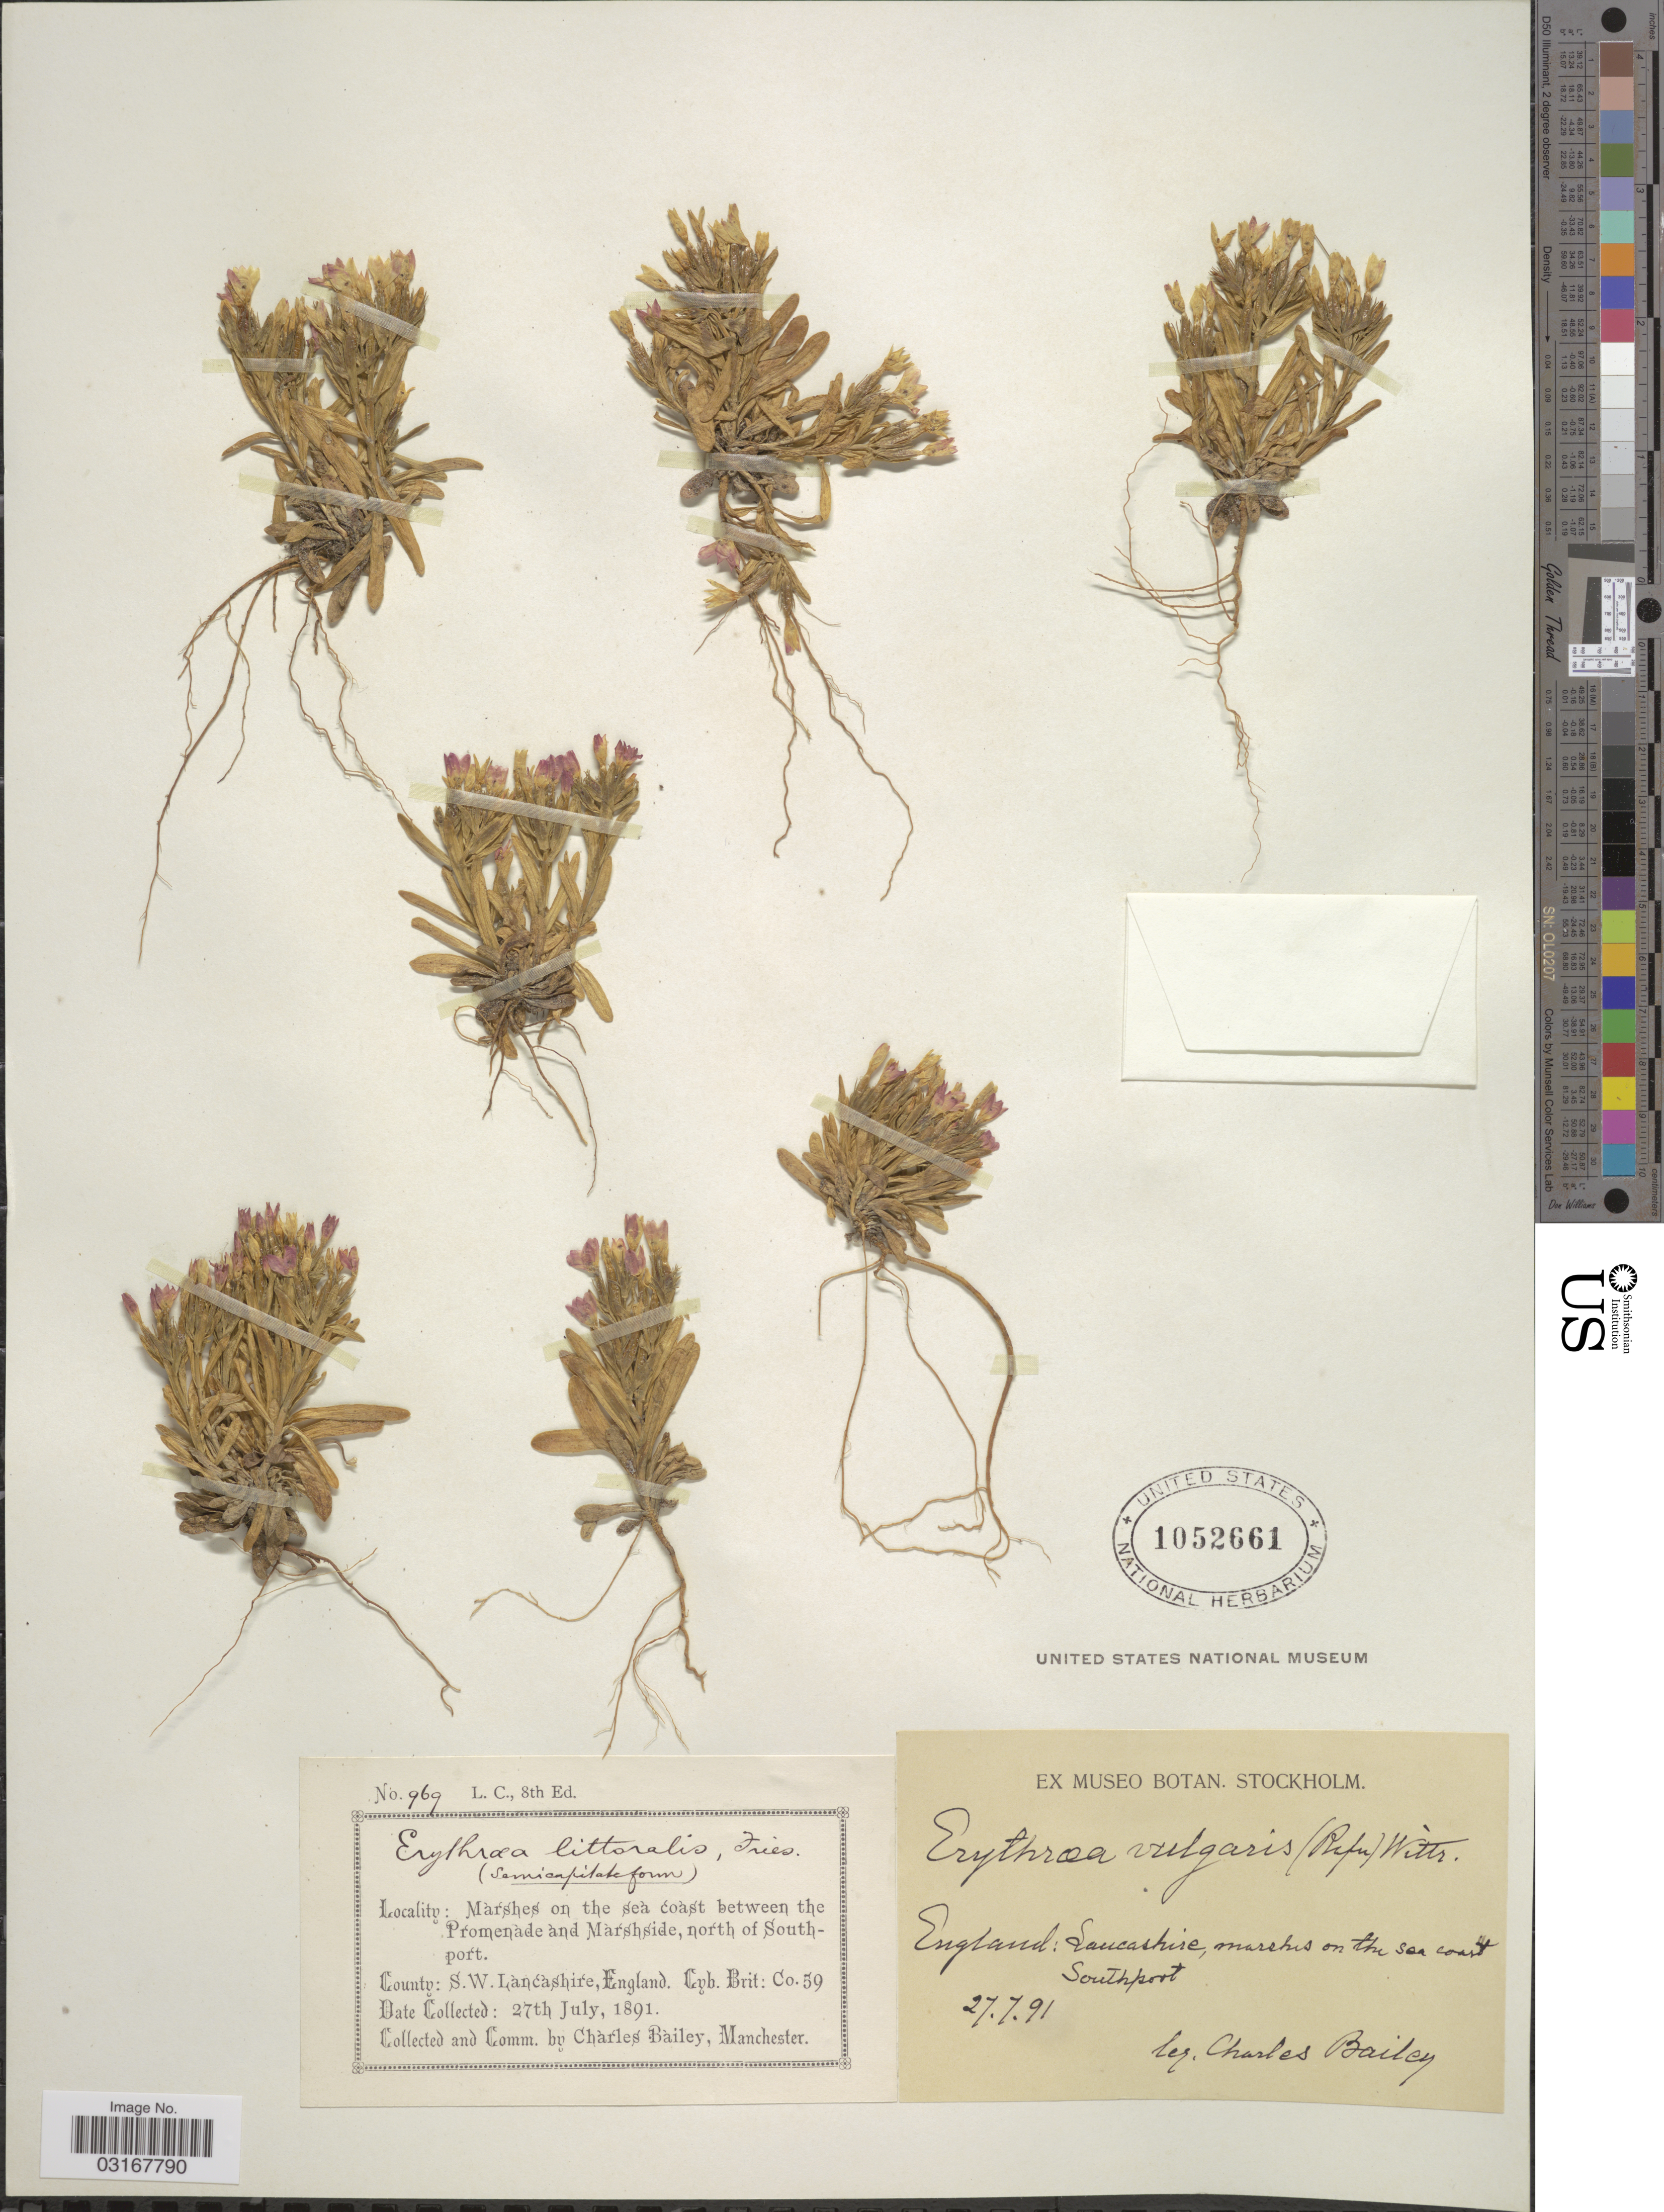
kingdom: Plantae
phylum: Tracheophyta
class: Magnoliopsida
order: Gentianales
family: Gentianaceae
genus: Centaurium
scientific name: Centaurium vulgaris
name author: Godr.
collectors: C. Bailey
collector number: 969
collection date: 1891-07-27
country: United Kingdom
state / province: England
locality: Marshes on the sea coast between the Promenade and Marshside, north of Southport. County: S.W. Lancashire.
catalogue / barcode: US 1052661